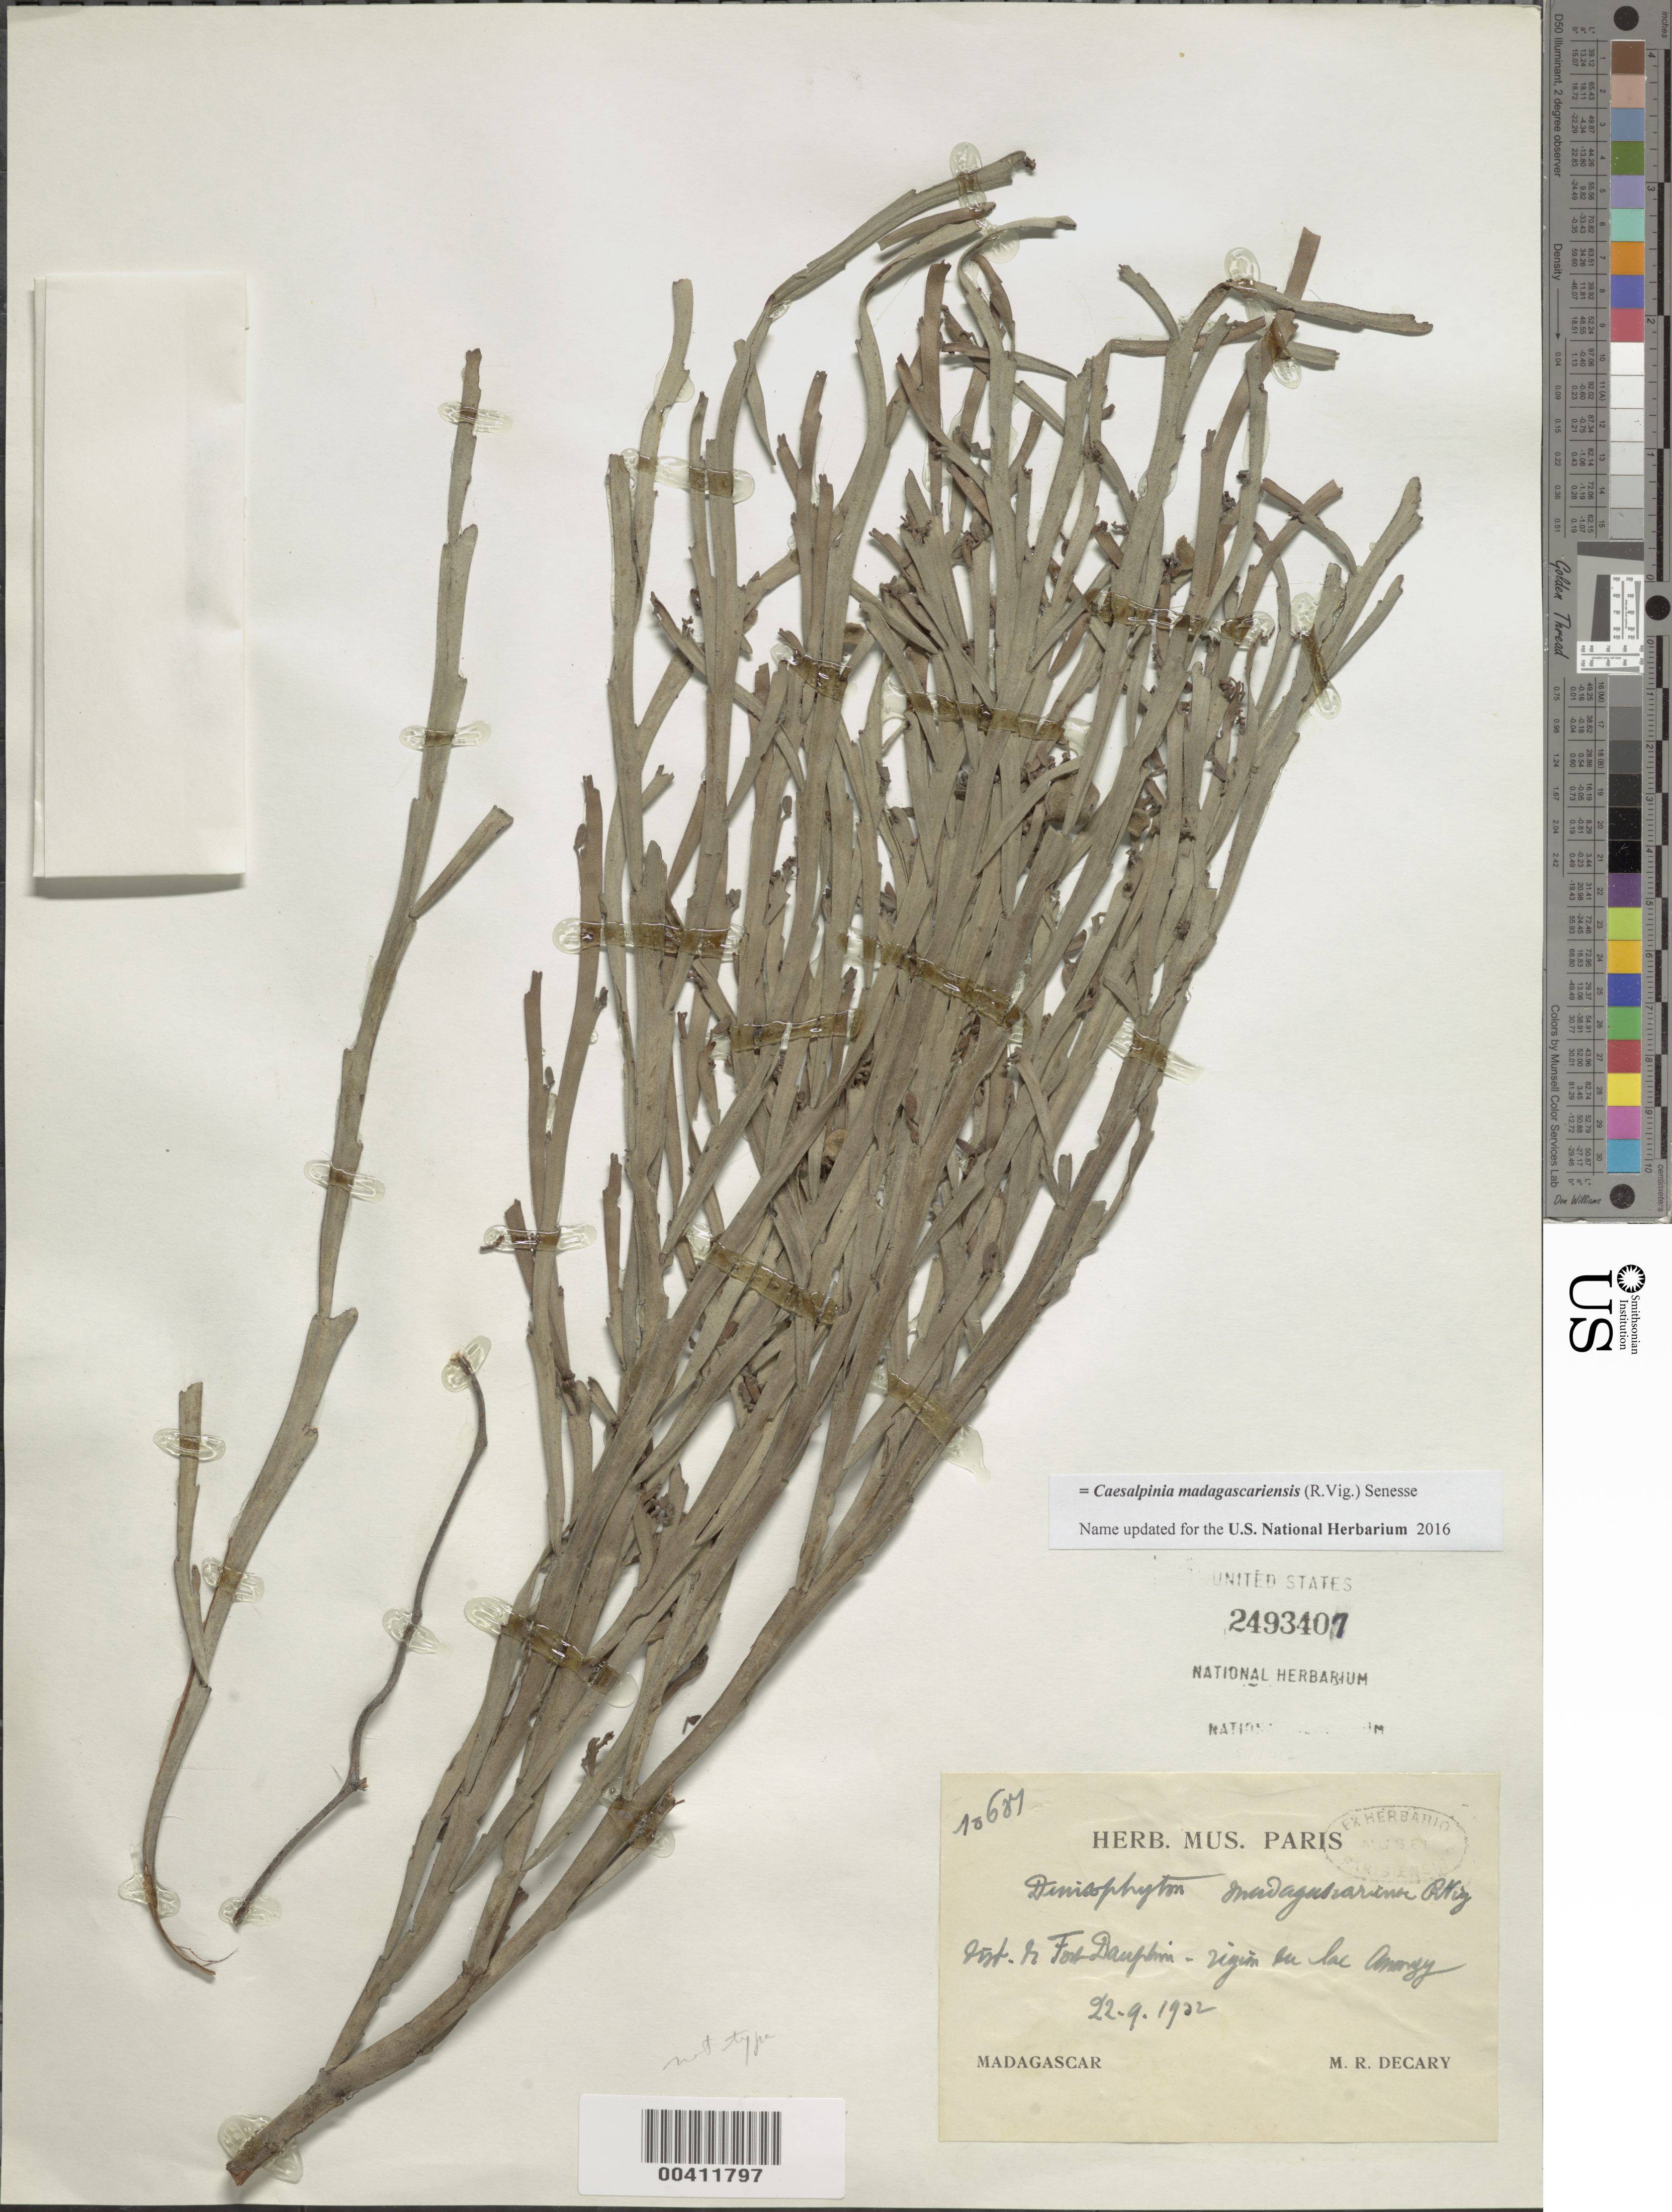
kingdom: Plantae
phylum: Tracheophyta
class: Magnoliopsida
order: Fabales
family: Fabaceae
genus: Denisophytum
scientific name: Denisophytum madagascarensis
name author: R. Vig.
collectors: R. Decary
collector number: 18687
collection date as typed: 22 Sep 1932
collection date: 1932-09-22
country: Madagascar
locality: Dist. de ft. dauphin, region du lac amorgy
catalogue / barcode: US 2493407